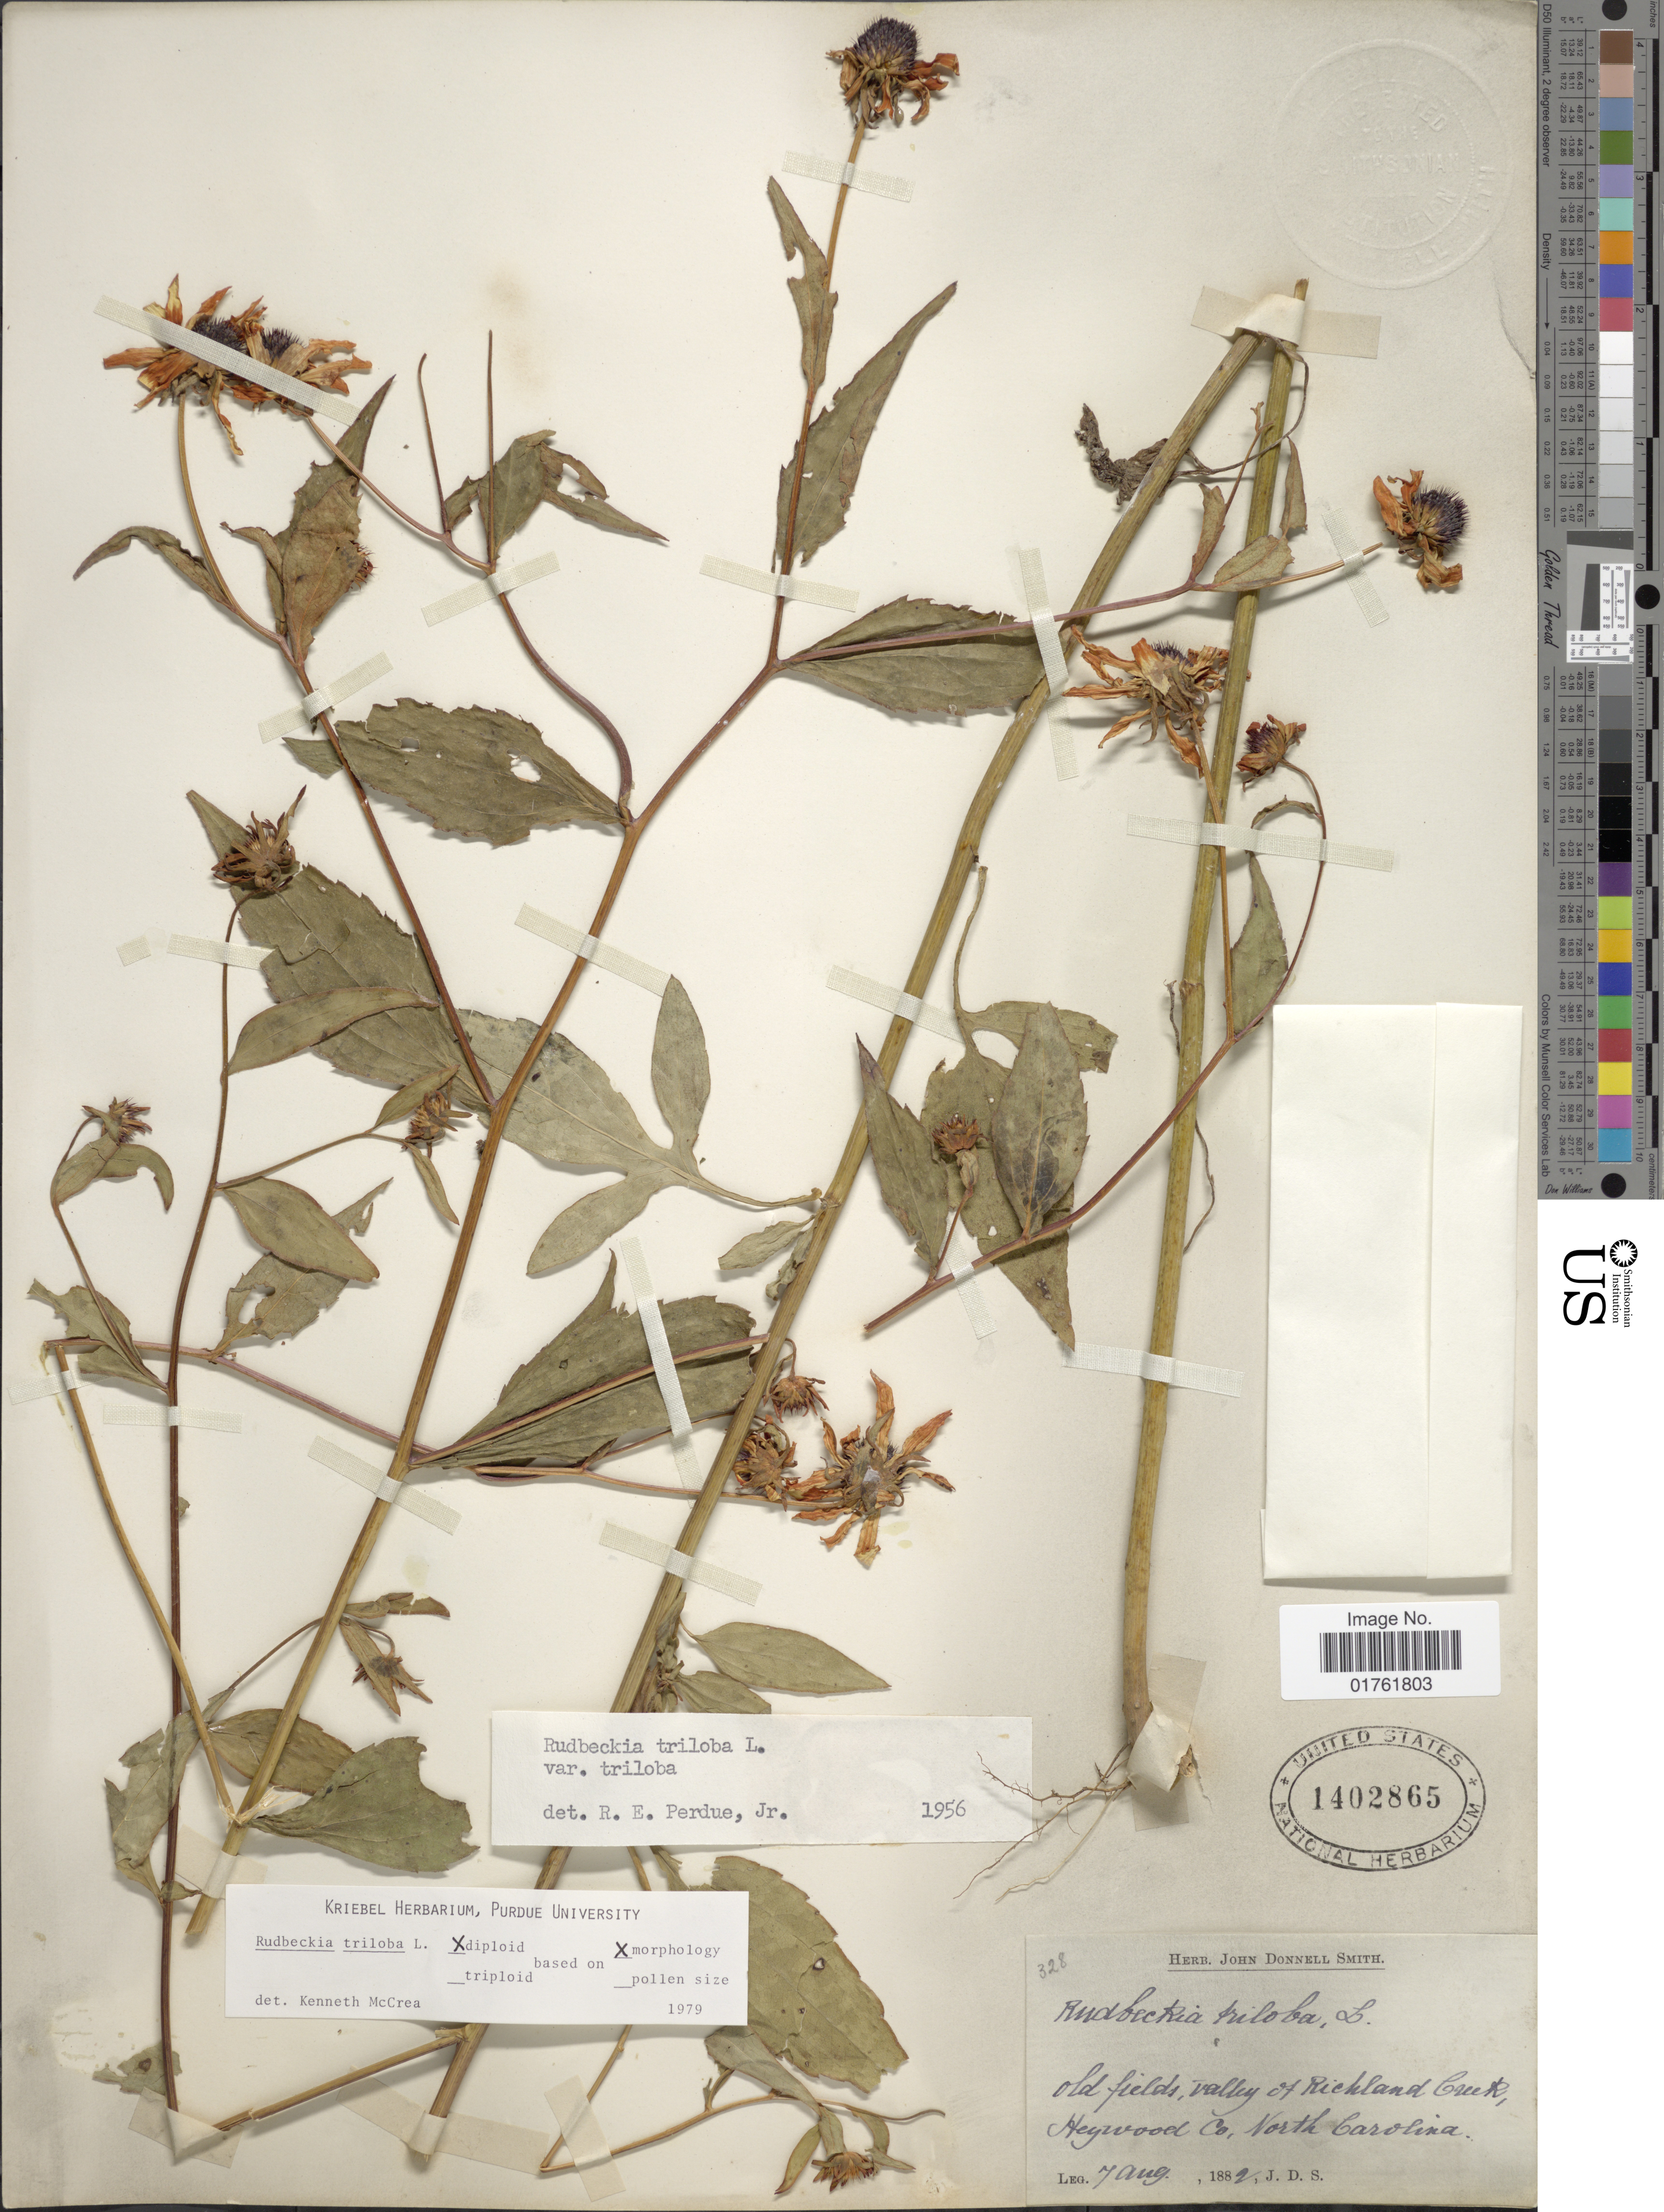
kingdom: Plantae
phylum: Tracheophyta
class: Magnoliopsida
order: Asterales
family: Asteraceae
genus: Rudbeckia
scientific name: Rudbeckia triloba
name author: L.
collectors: J. Donnell Smith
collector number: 328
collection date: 1882-08-07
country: United States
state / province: North Carolina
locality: Old fields, valley of Richland Creek, Heywood Co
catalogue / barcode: US 1402865